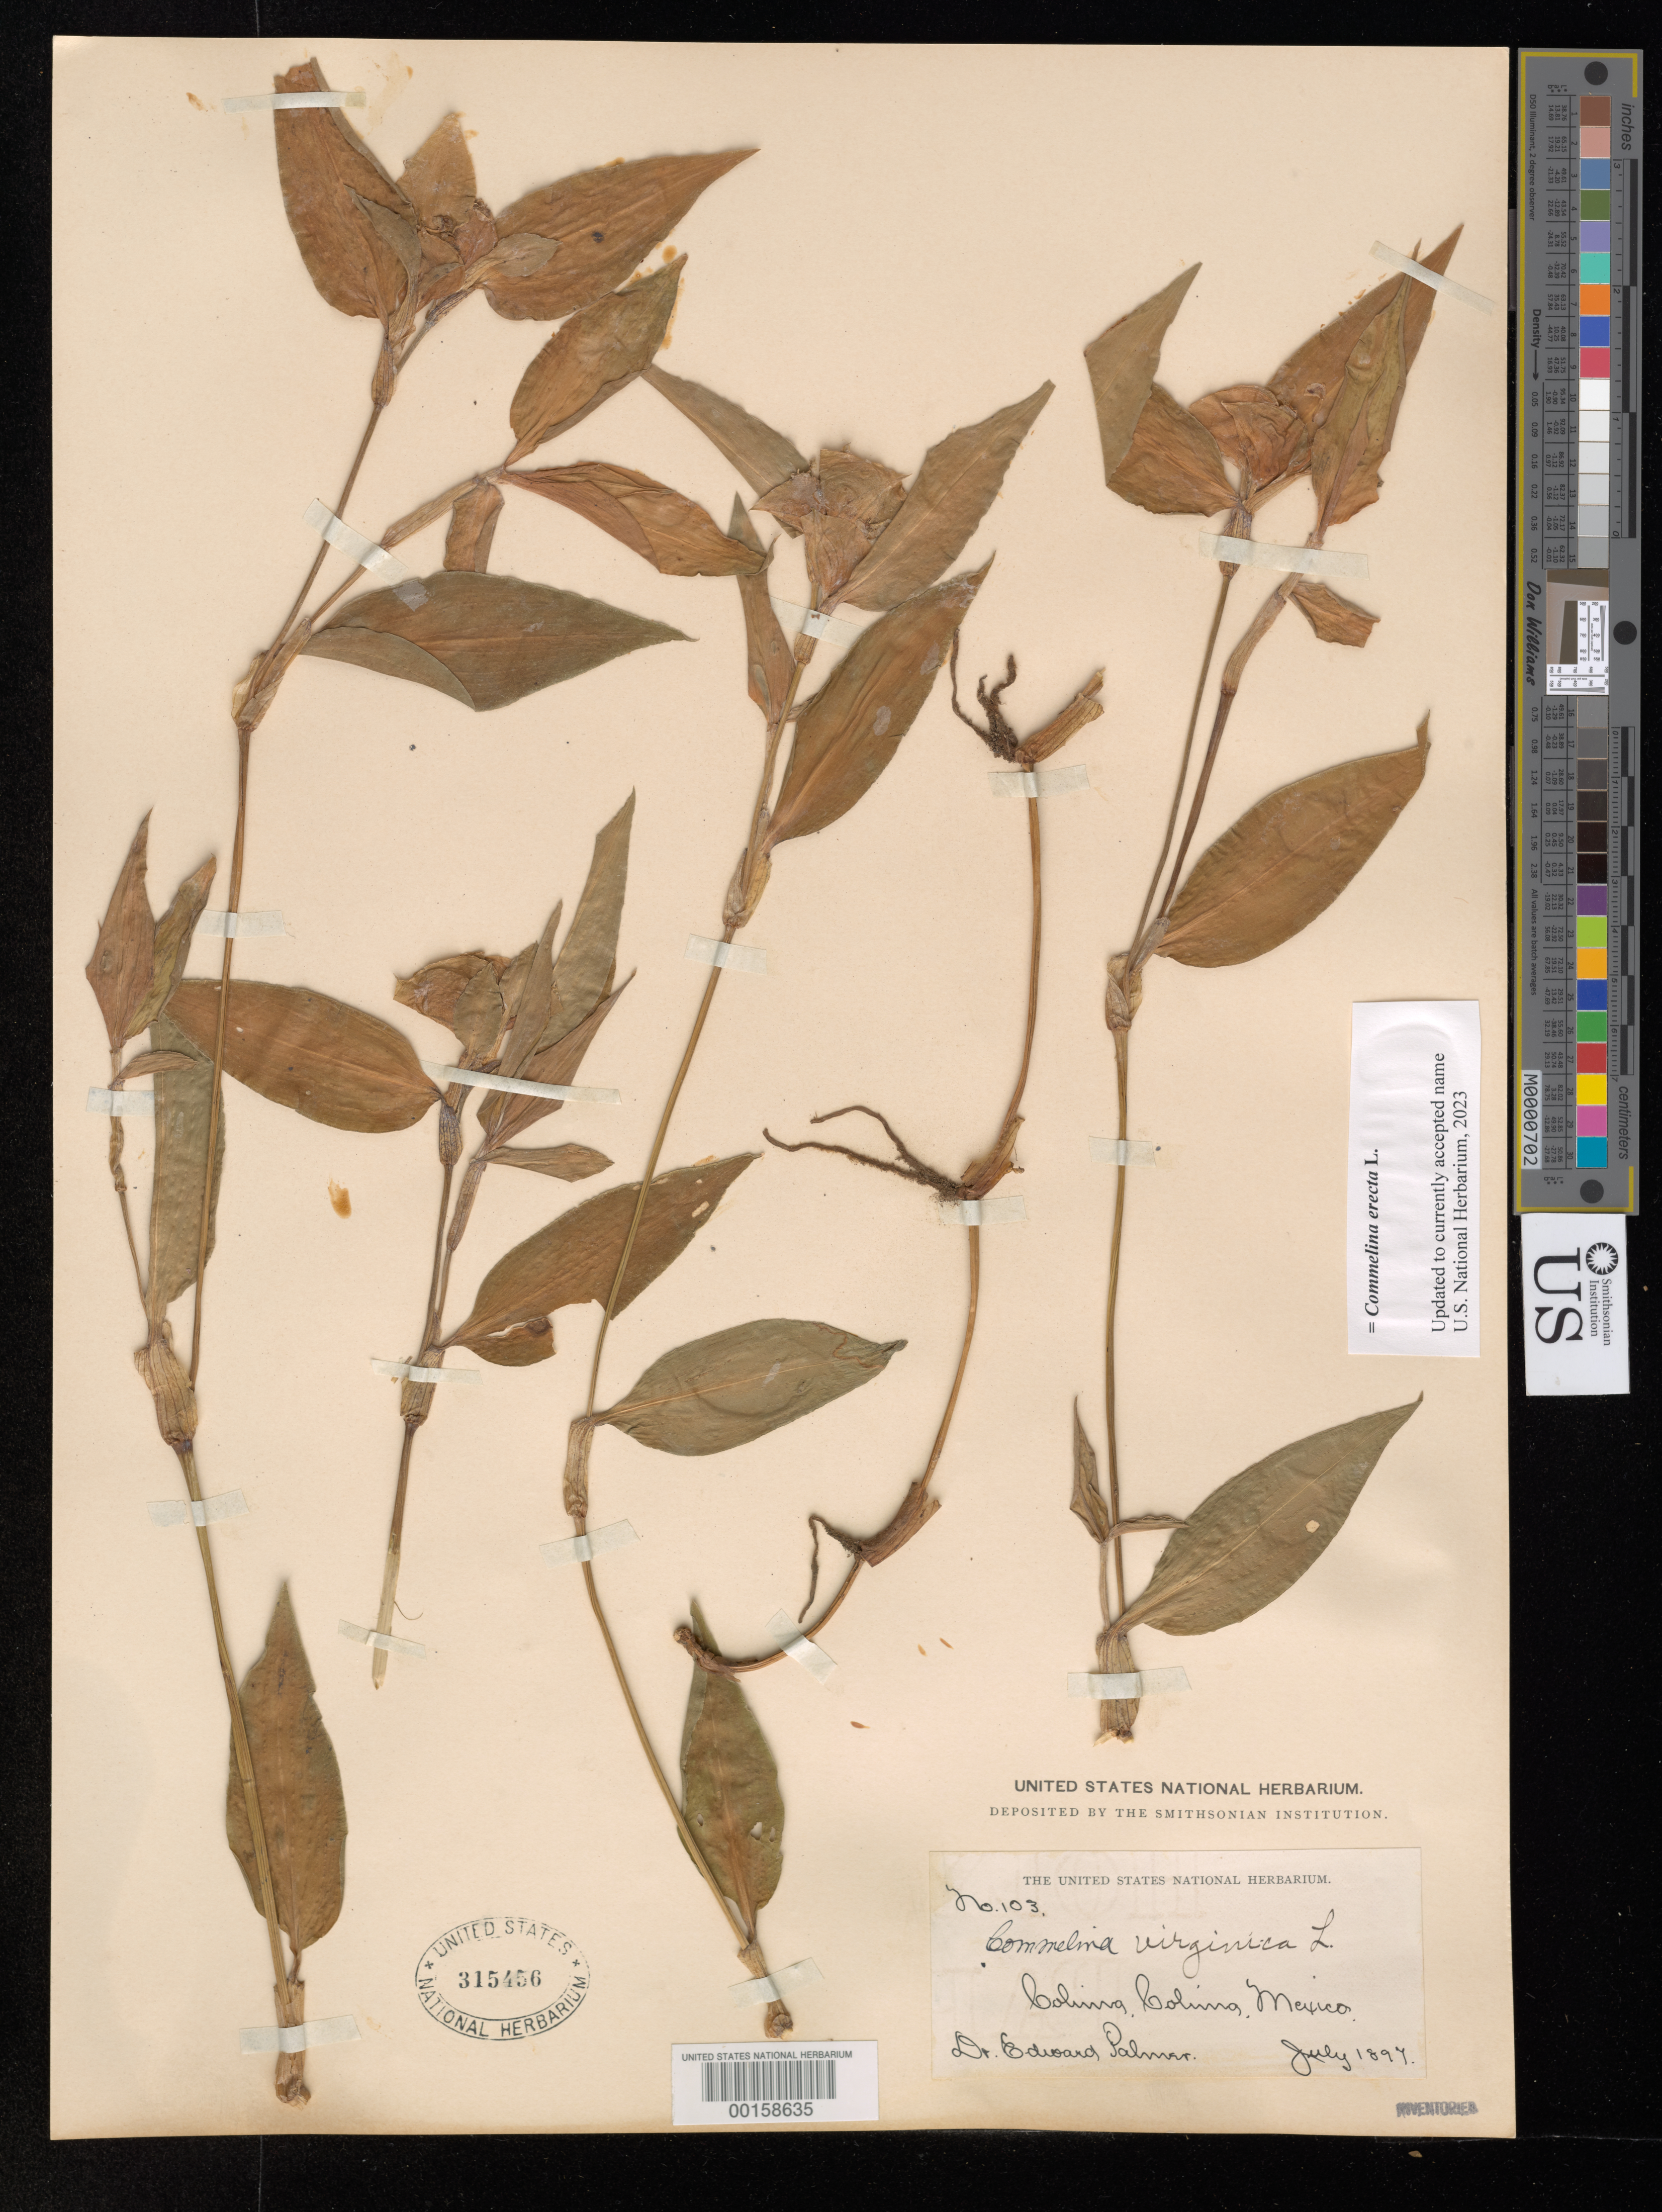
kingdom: Plantae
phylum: Tracheophyta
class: Liliopsida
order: Commelinales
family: Commelinaceae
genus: Commelina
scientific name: Commelina erecta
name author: L.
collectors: E. Palmer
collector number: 103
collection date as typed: Jul 1897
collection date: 1897-07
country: Mexico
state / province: Colima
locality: Colima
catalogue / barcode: US 315456